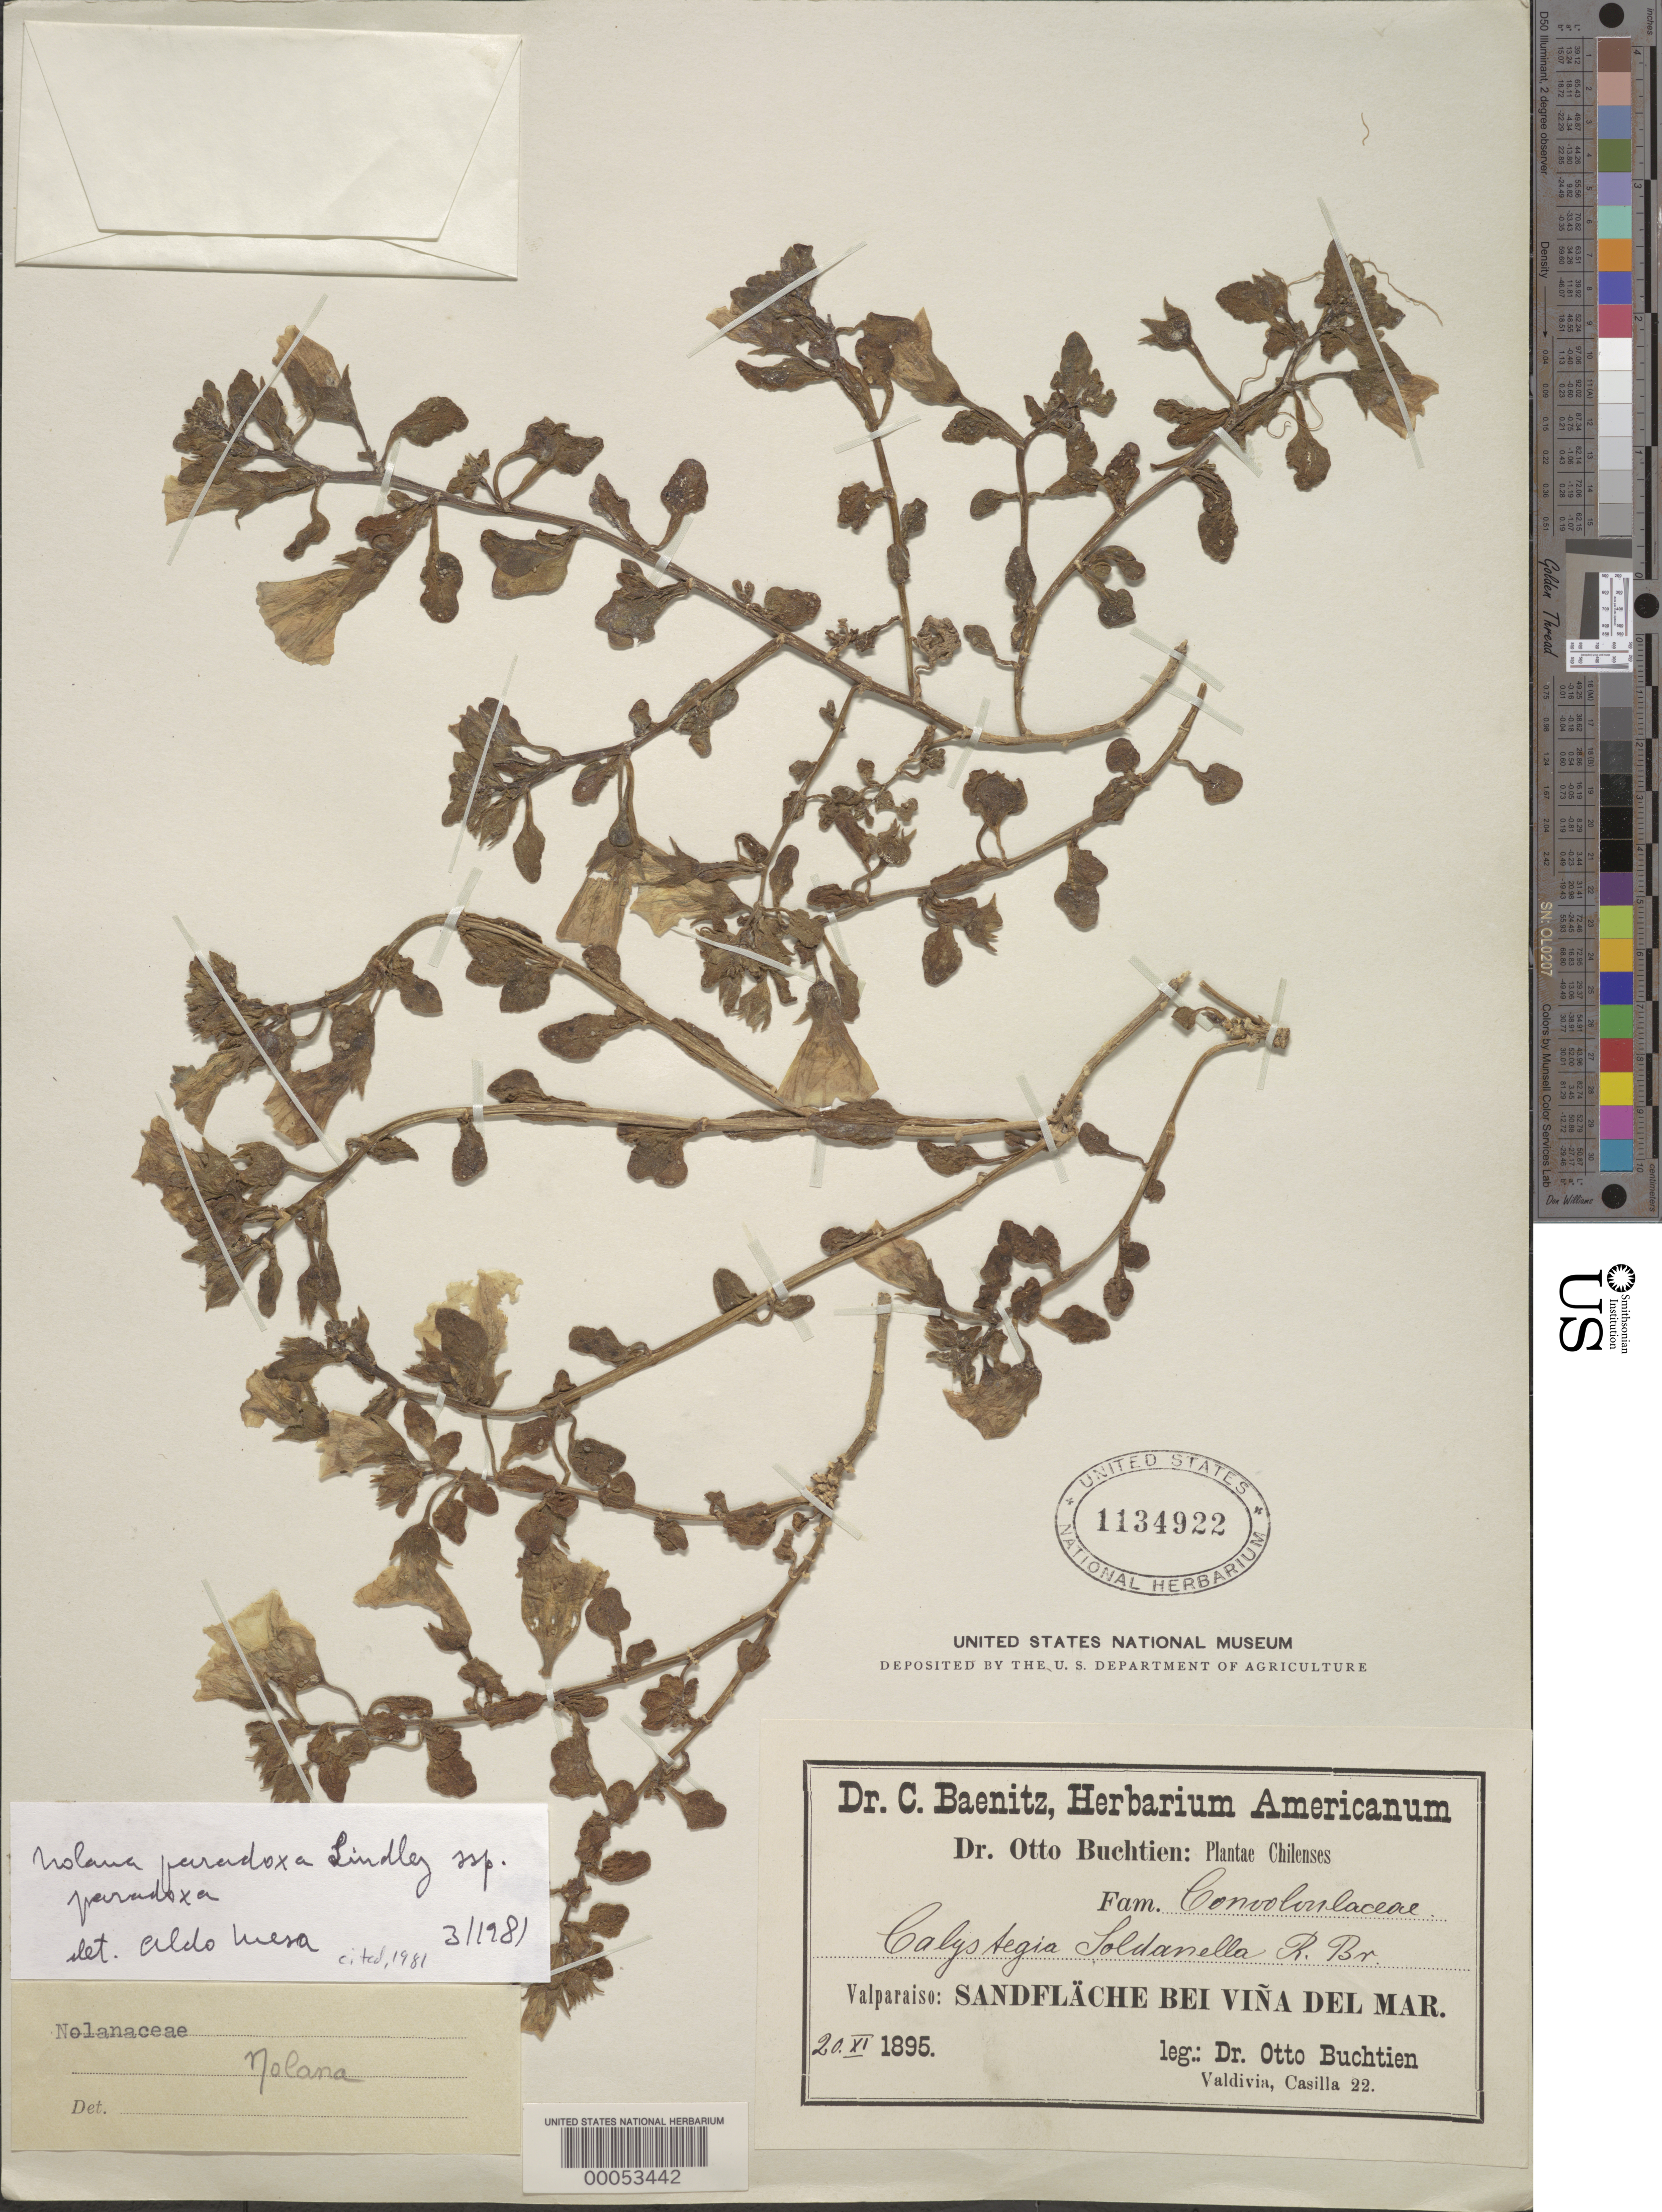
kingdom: Plantae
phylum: Tracheophyta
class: Magnoliopsida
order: Solanales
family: Solanaceae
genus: Nolana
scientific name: Nolana paradoxa subsp. paradoxa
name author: Lindl.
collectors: O. Buchtien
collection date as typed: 20 Nov 1895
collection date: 1895-11-20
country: Chile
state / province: Valparaíso (V)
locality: Near vina del mar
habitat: Sand flats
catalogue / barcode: US 1134922